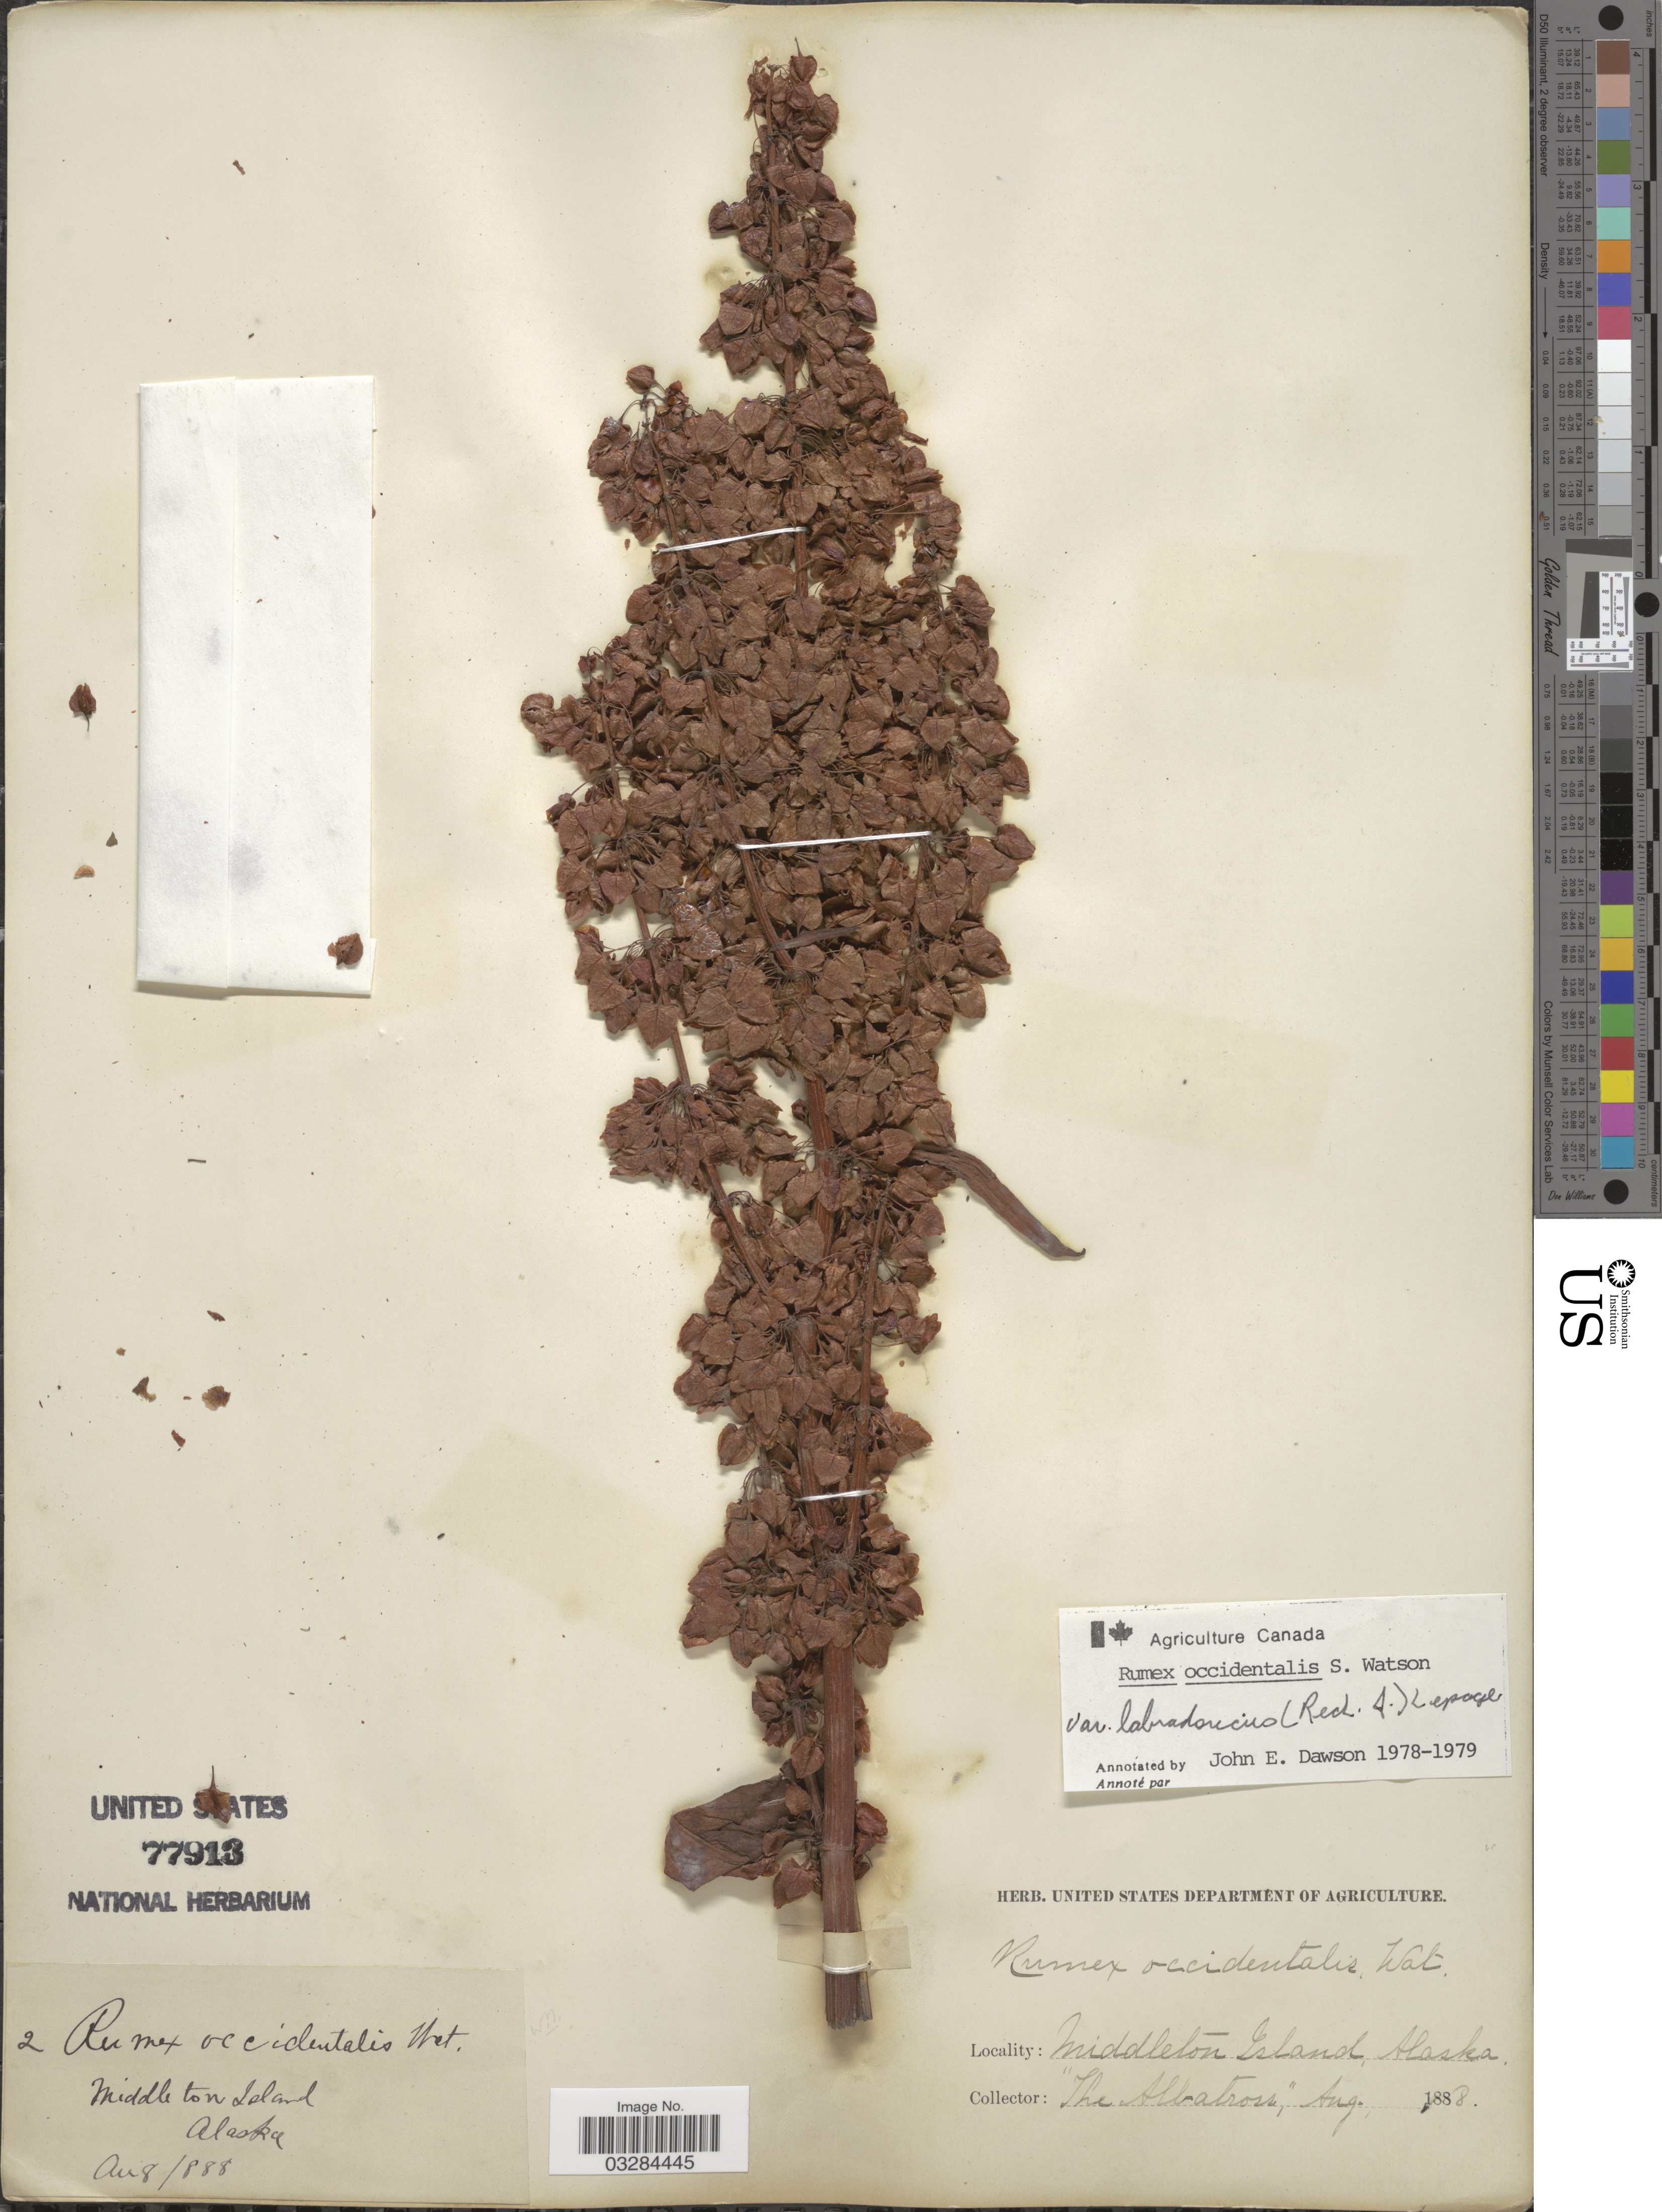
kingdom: Plantae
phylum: Tracheophyta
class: Magnoliopsida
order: Caryophyllales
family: Polygonaceae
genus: Rumex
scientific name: Rumex occidentalis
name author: S. Watson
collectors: "The Albatross"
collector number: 2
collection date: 1888-08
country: United States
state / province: Alaska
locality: Middleton Island.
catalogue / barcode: US 77913